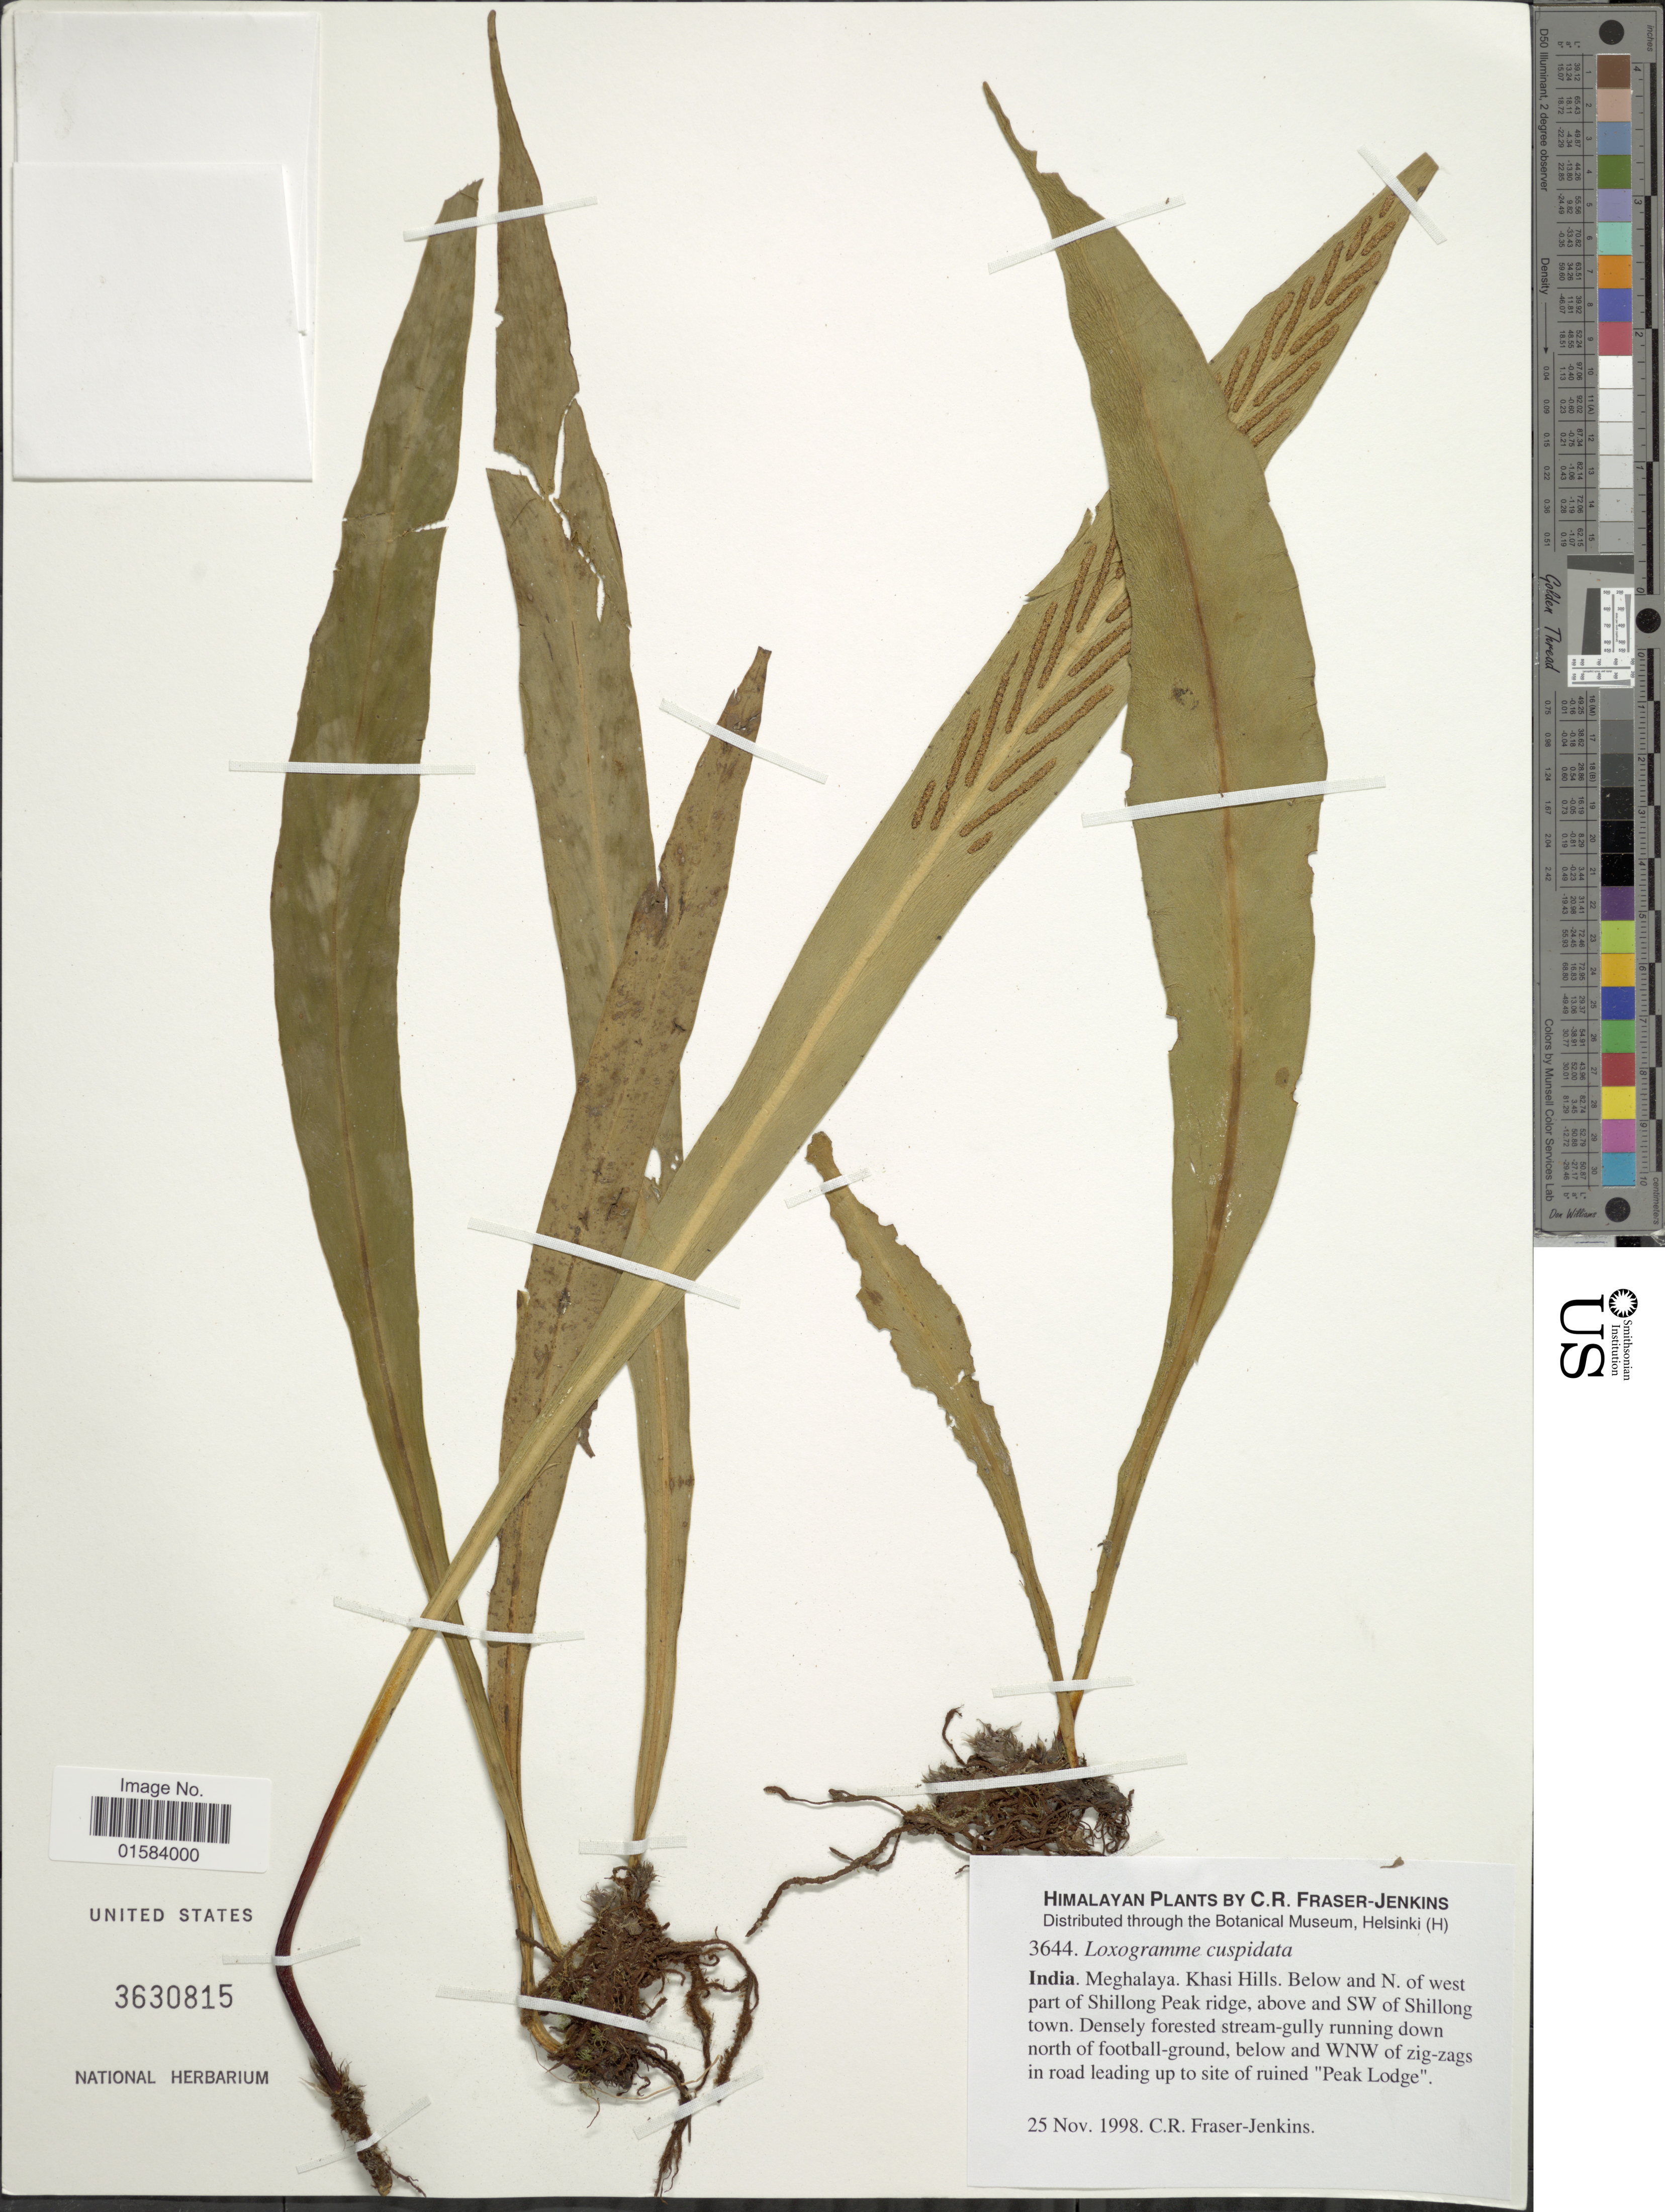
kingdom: Plantae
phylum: Tracheophyta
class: Polypodiopsida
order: Polypodiales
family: Polypodiaceae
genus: Loxogramme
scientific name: Loxogramme cuspidata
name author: (Zenker) M.G. Price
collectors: C. R. Fraser-Jenkins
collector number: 3644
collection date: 1998-11-25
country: India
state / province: Meghalaya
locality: Khasi Hills. Below and N. of west part of Shillong Peak ridge, above and SW of Shillong town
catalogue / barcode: US 3630815